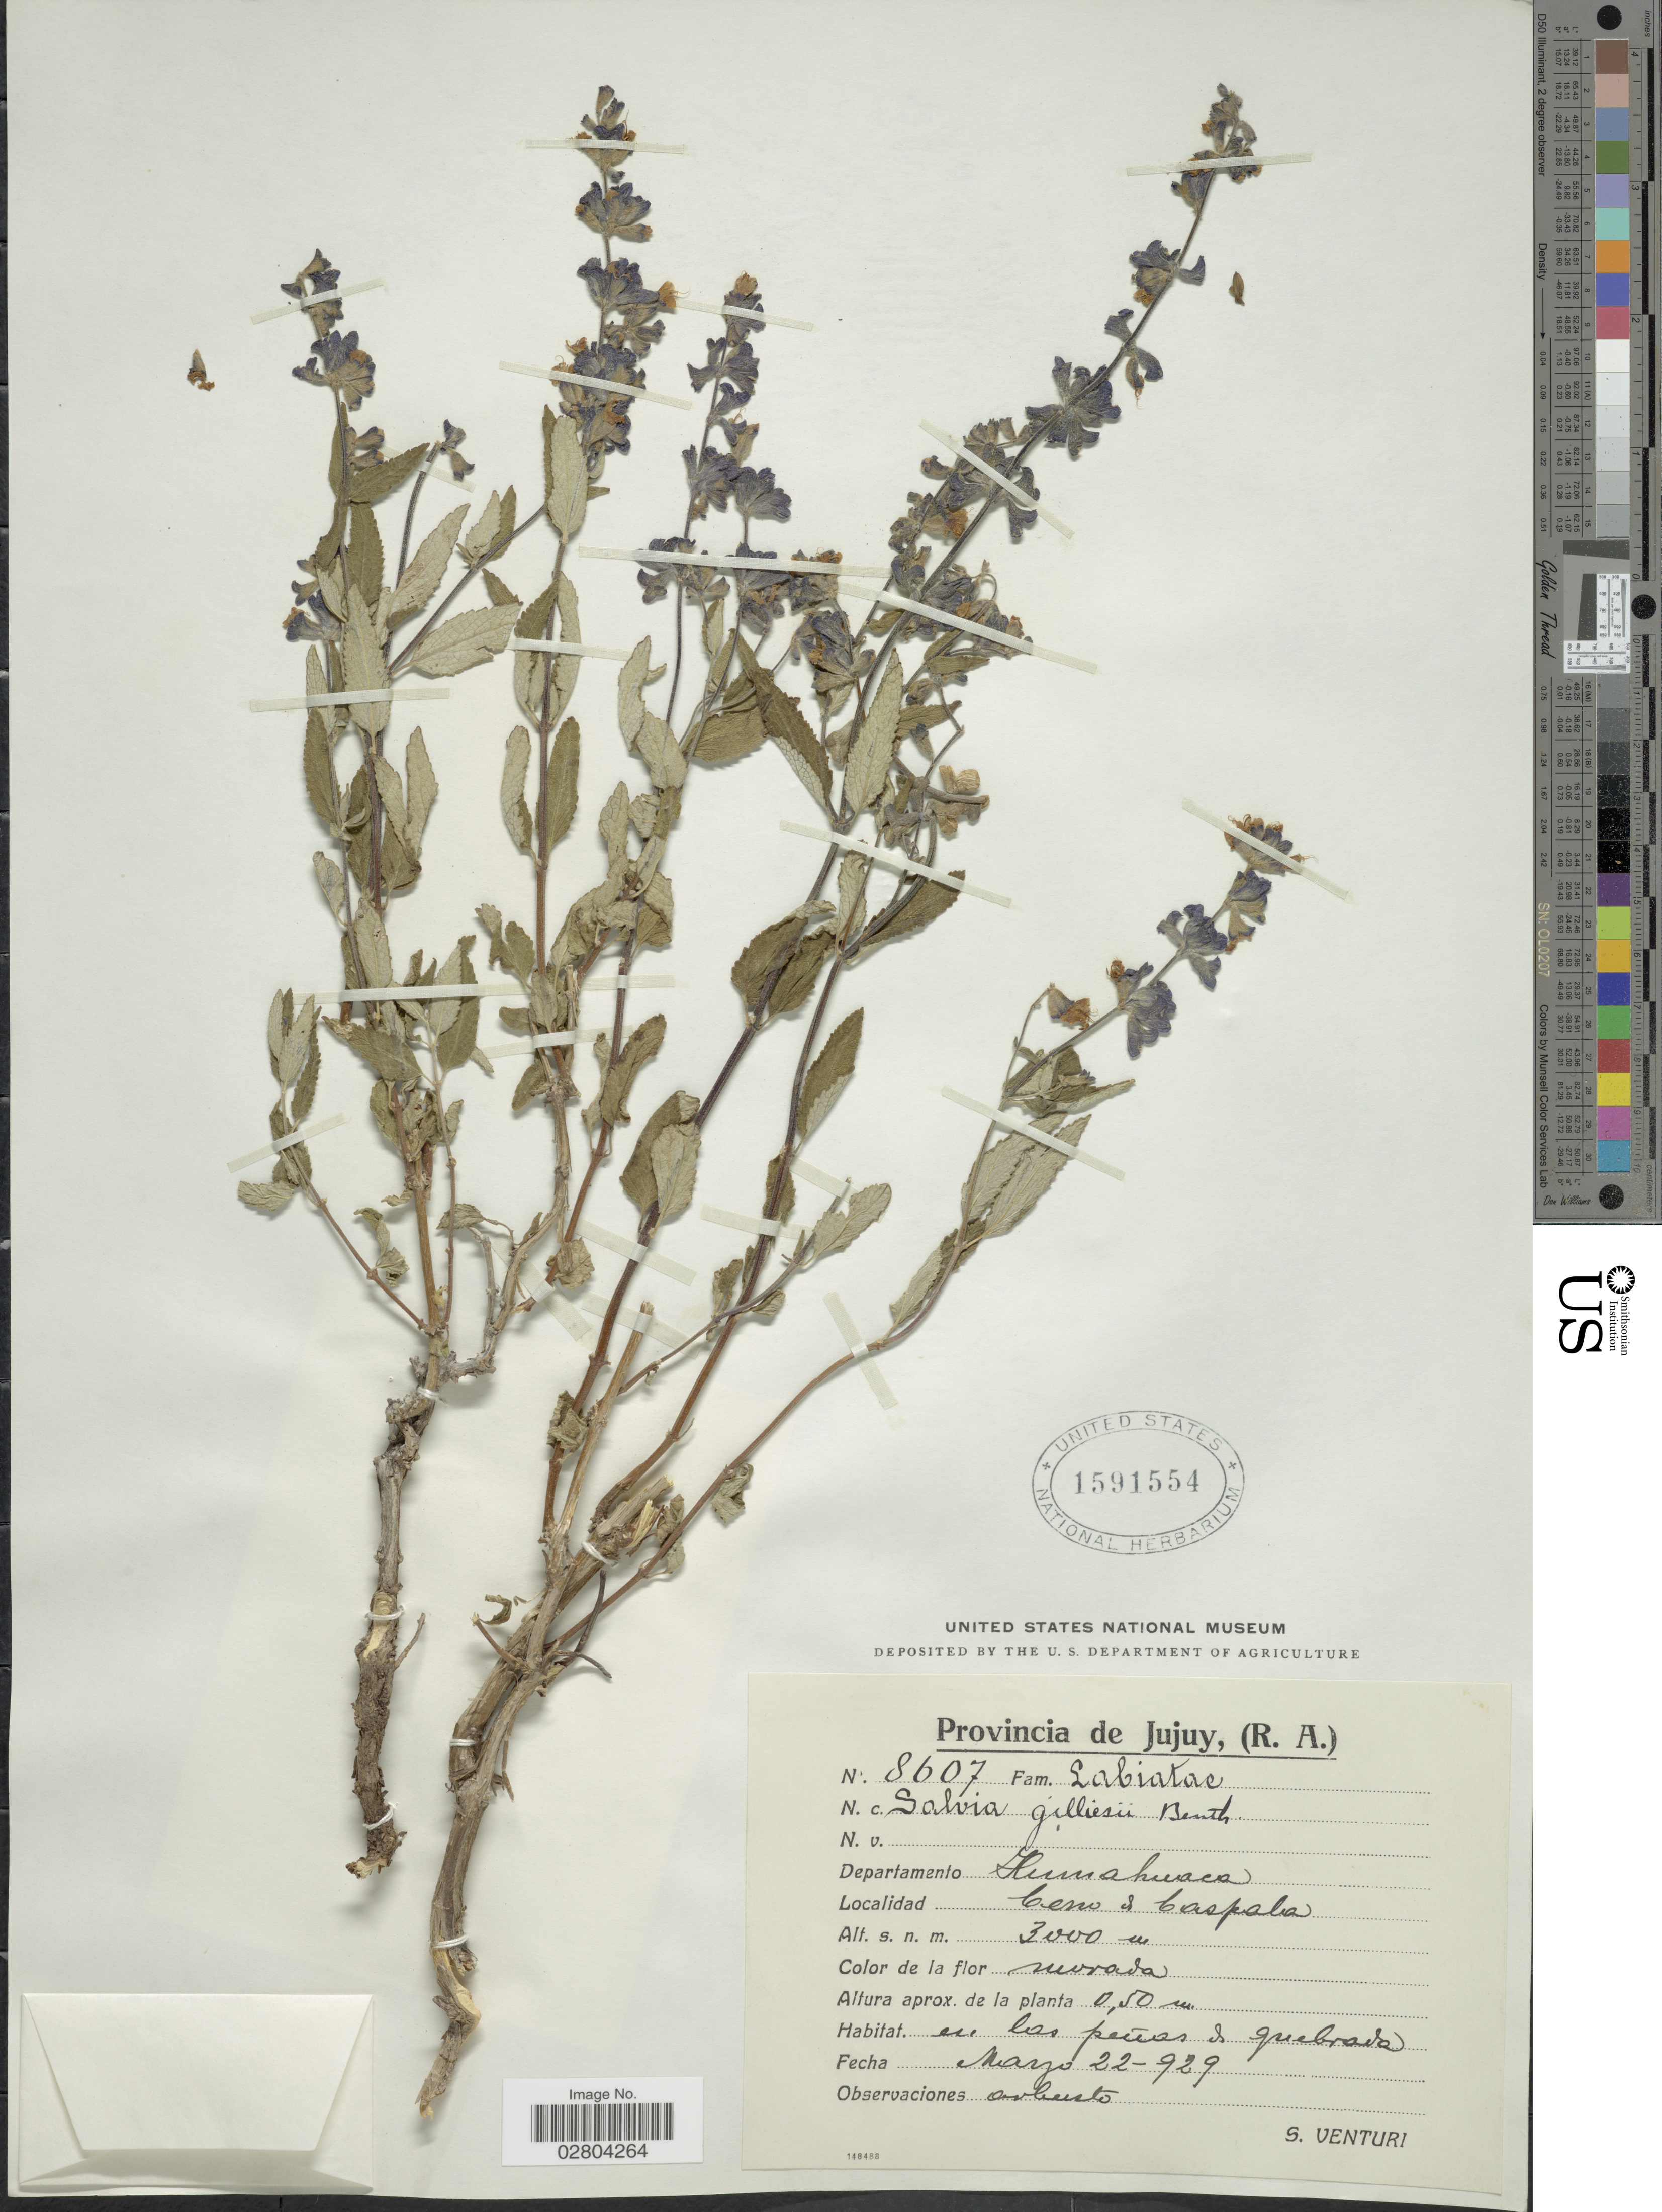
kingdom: Plantae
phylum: Tracheophyta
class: Magnoliopsida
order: Lamiales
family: Lamiaceae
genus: Salvia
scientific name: Salvia cuspidata subsp. gilliesii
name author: (Benth.) J.R.I. Wood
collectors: S. Venturi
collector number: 8607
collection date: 1929-05-22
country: Argentina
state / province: Jujuy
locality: Departamento Humahuaca. Cerro de Caspala.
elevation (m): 3000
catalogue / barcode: US 1591554